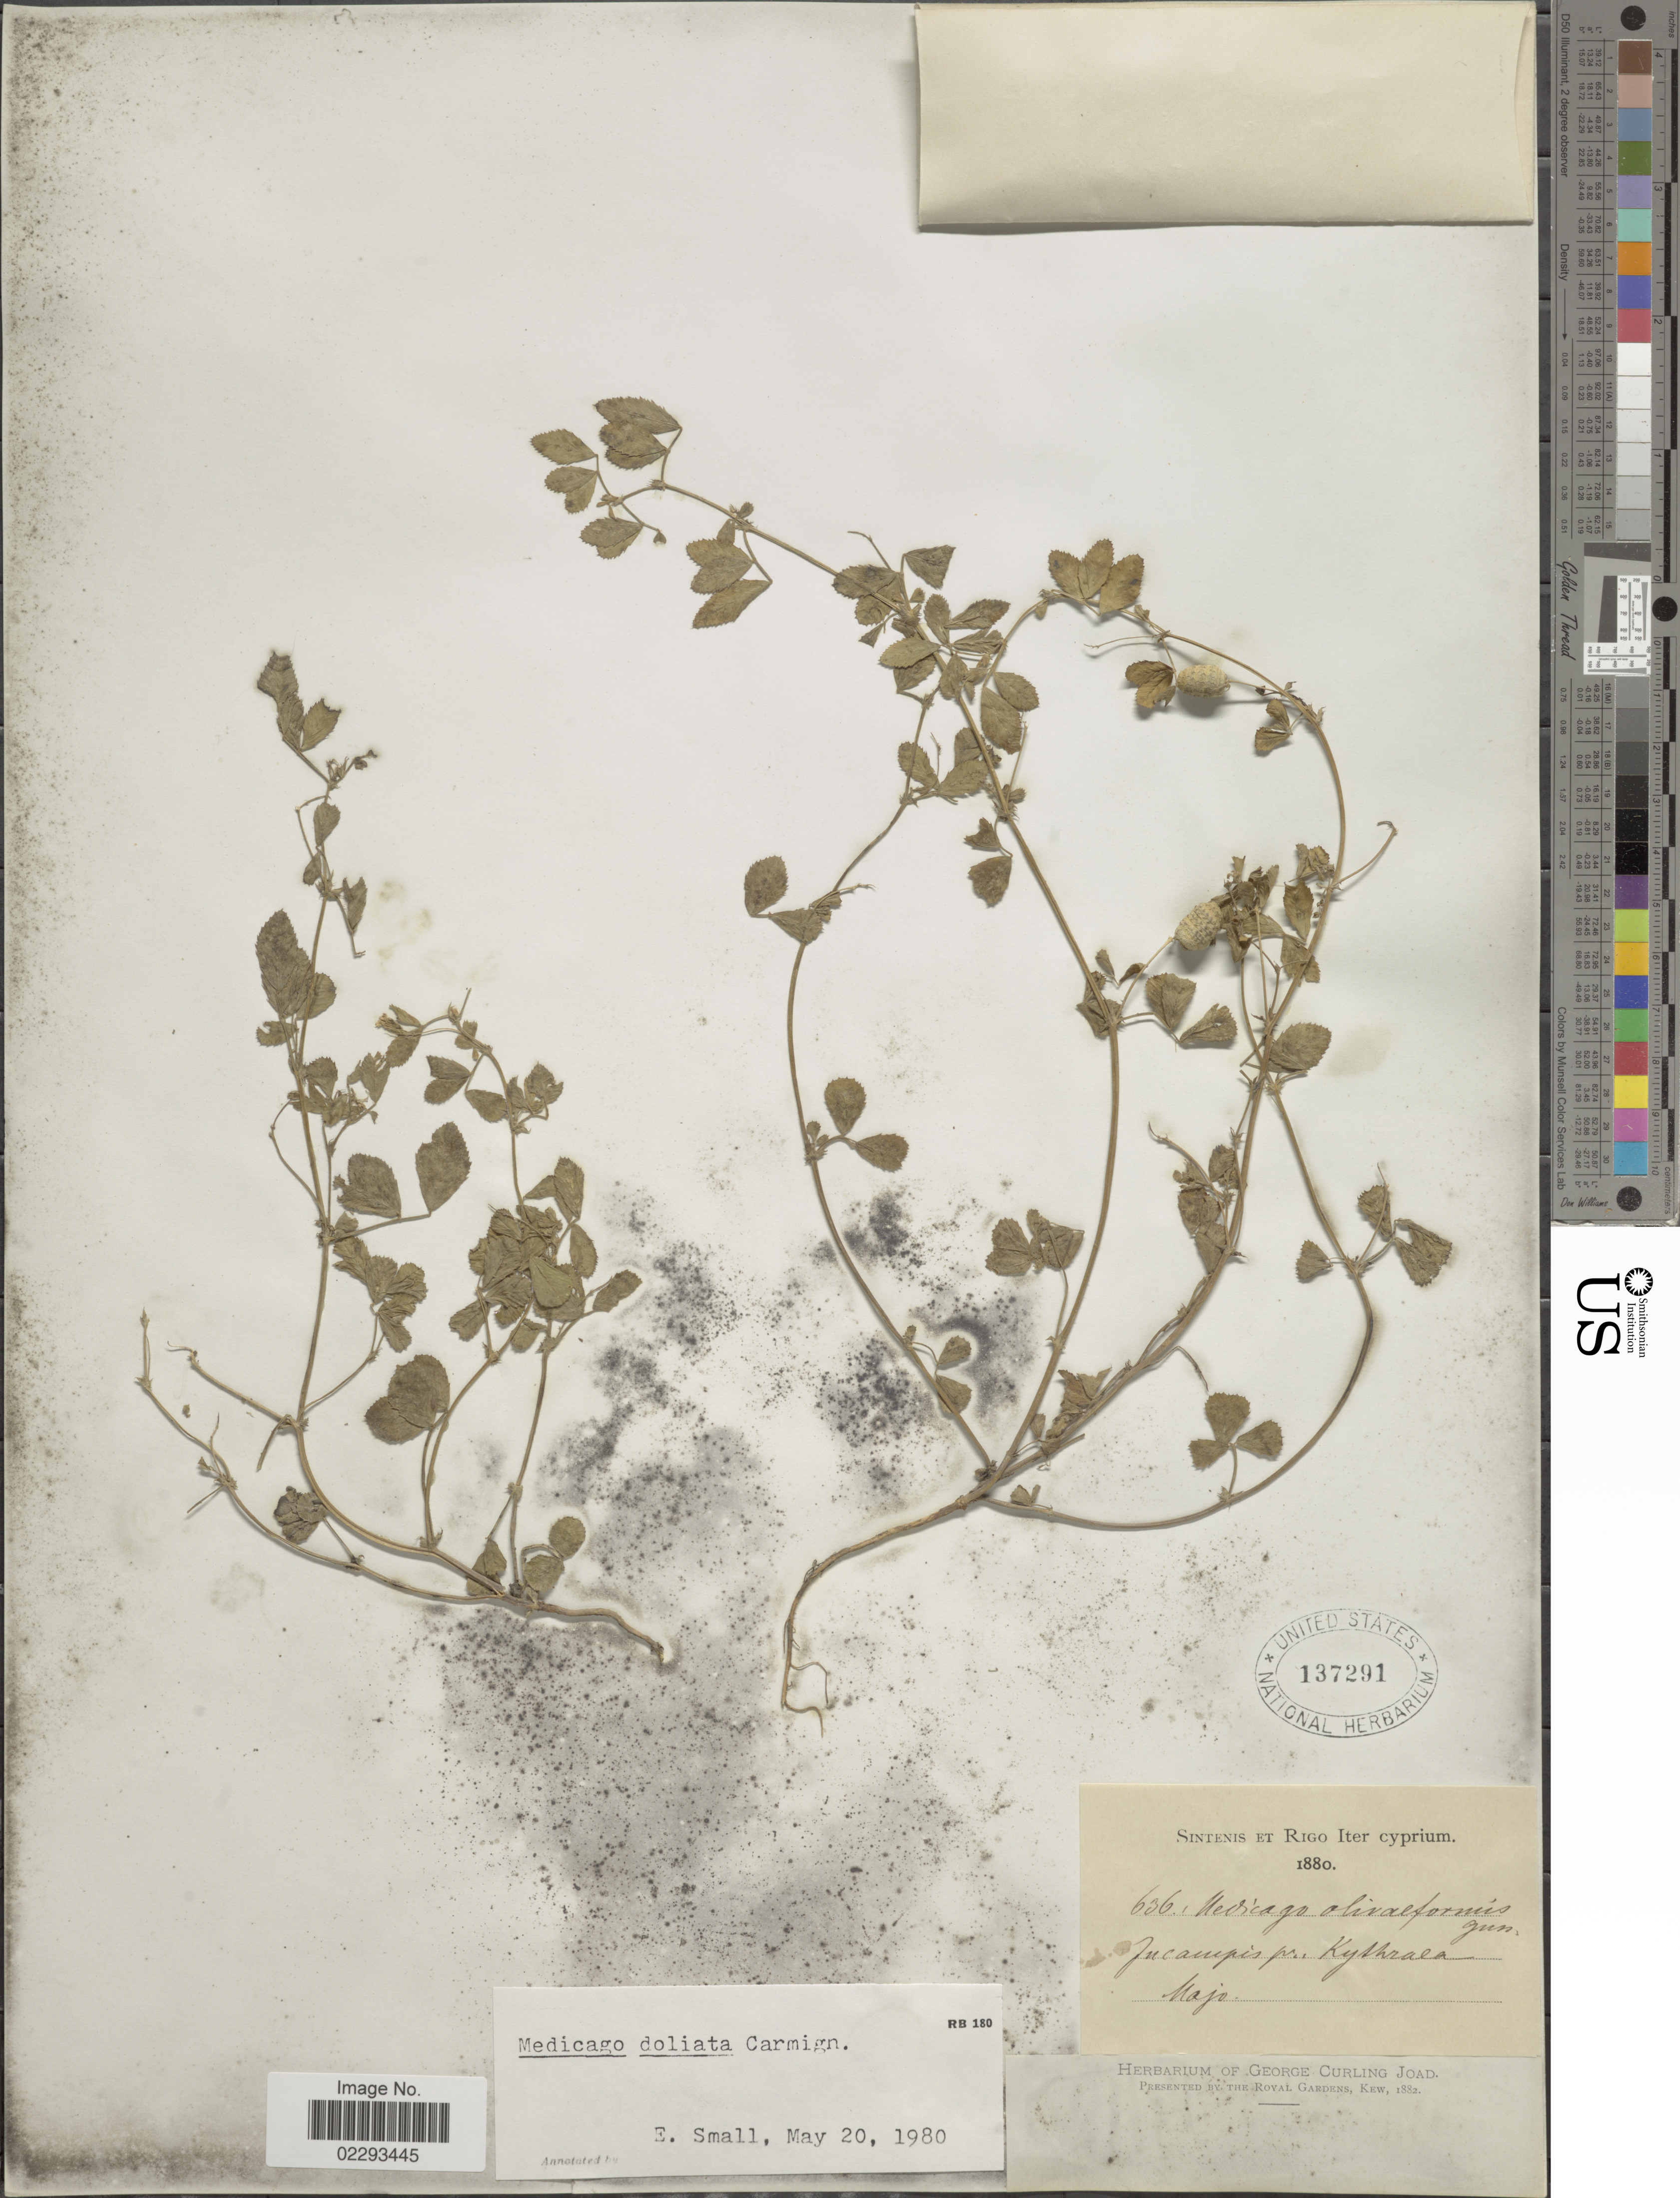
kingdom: Plantae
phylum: Tracheophyta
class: Magnoliopsida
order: Fabales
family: Fabaceae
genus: Medicago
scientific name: Medicago doliata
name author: Carmign.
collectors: ex herb. George Curling Joad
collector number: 636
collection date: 1880-05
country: Greece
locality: Sintenis et Rigo cyprium, Jucampis pr. Kythrala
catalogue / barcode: US 13729